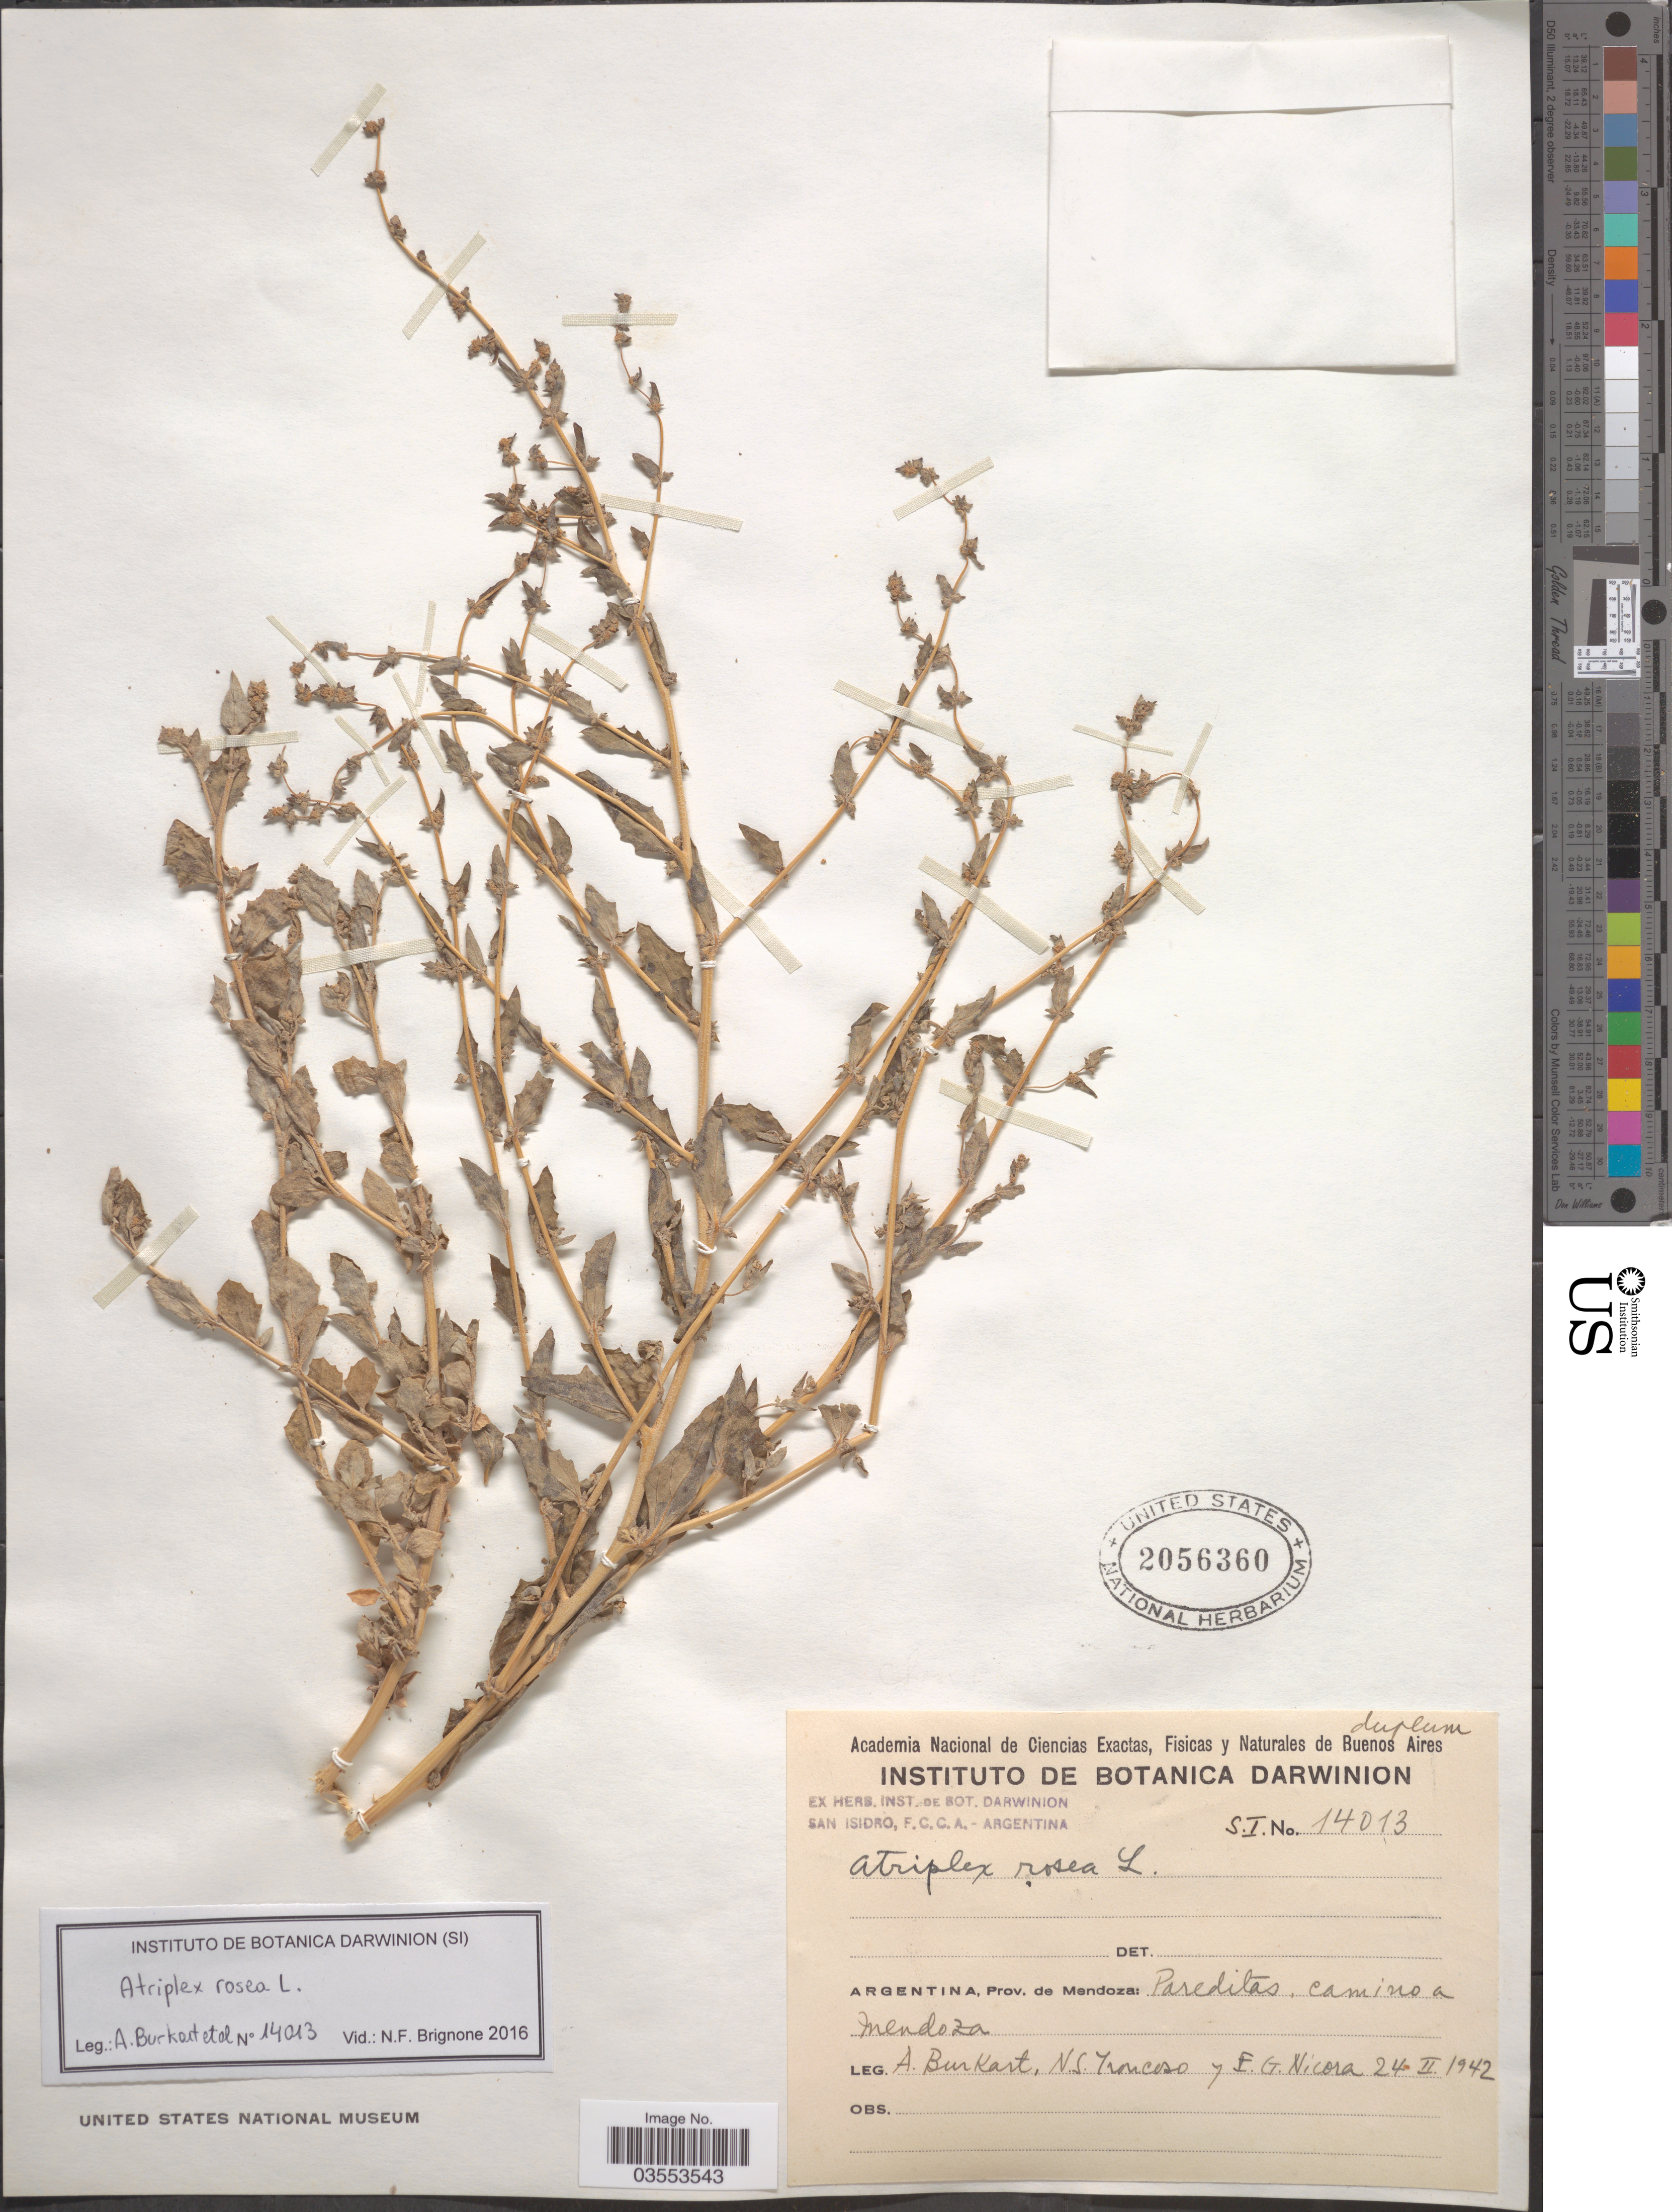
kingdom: Plantae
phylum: Tracheophyta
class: Magnoliopsida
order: Caryophyllales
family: Amaranthaceae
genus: Atriplex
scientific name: Atriplex rosea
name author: L.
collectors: A. E. Burkart, N. Troncoso & E. G. Nicora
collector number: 14013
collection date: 1942-02-24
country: Argentina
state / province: Mendoza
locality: Pareditas, camino a Mendoza.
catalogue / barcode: US 2056360